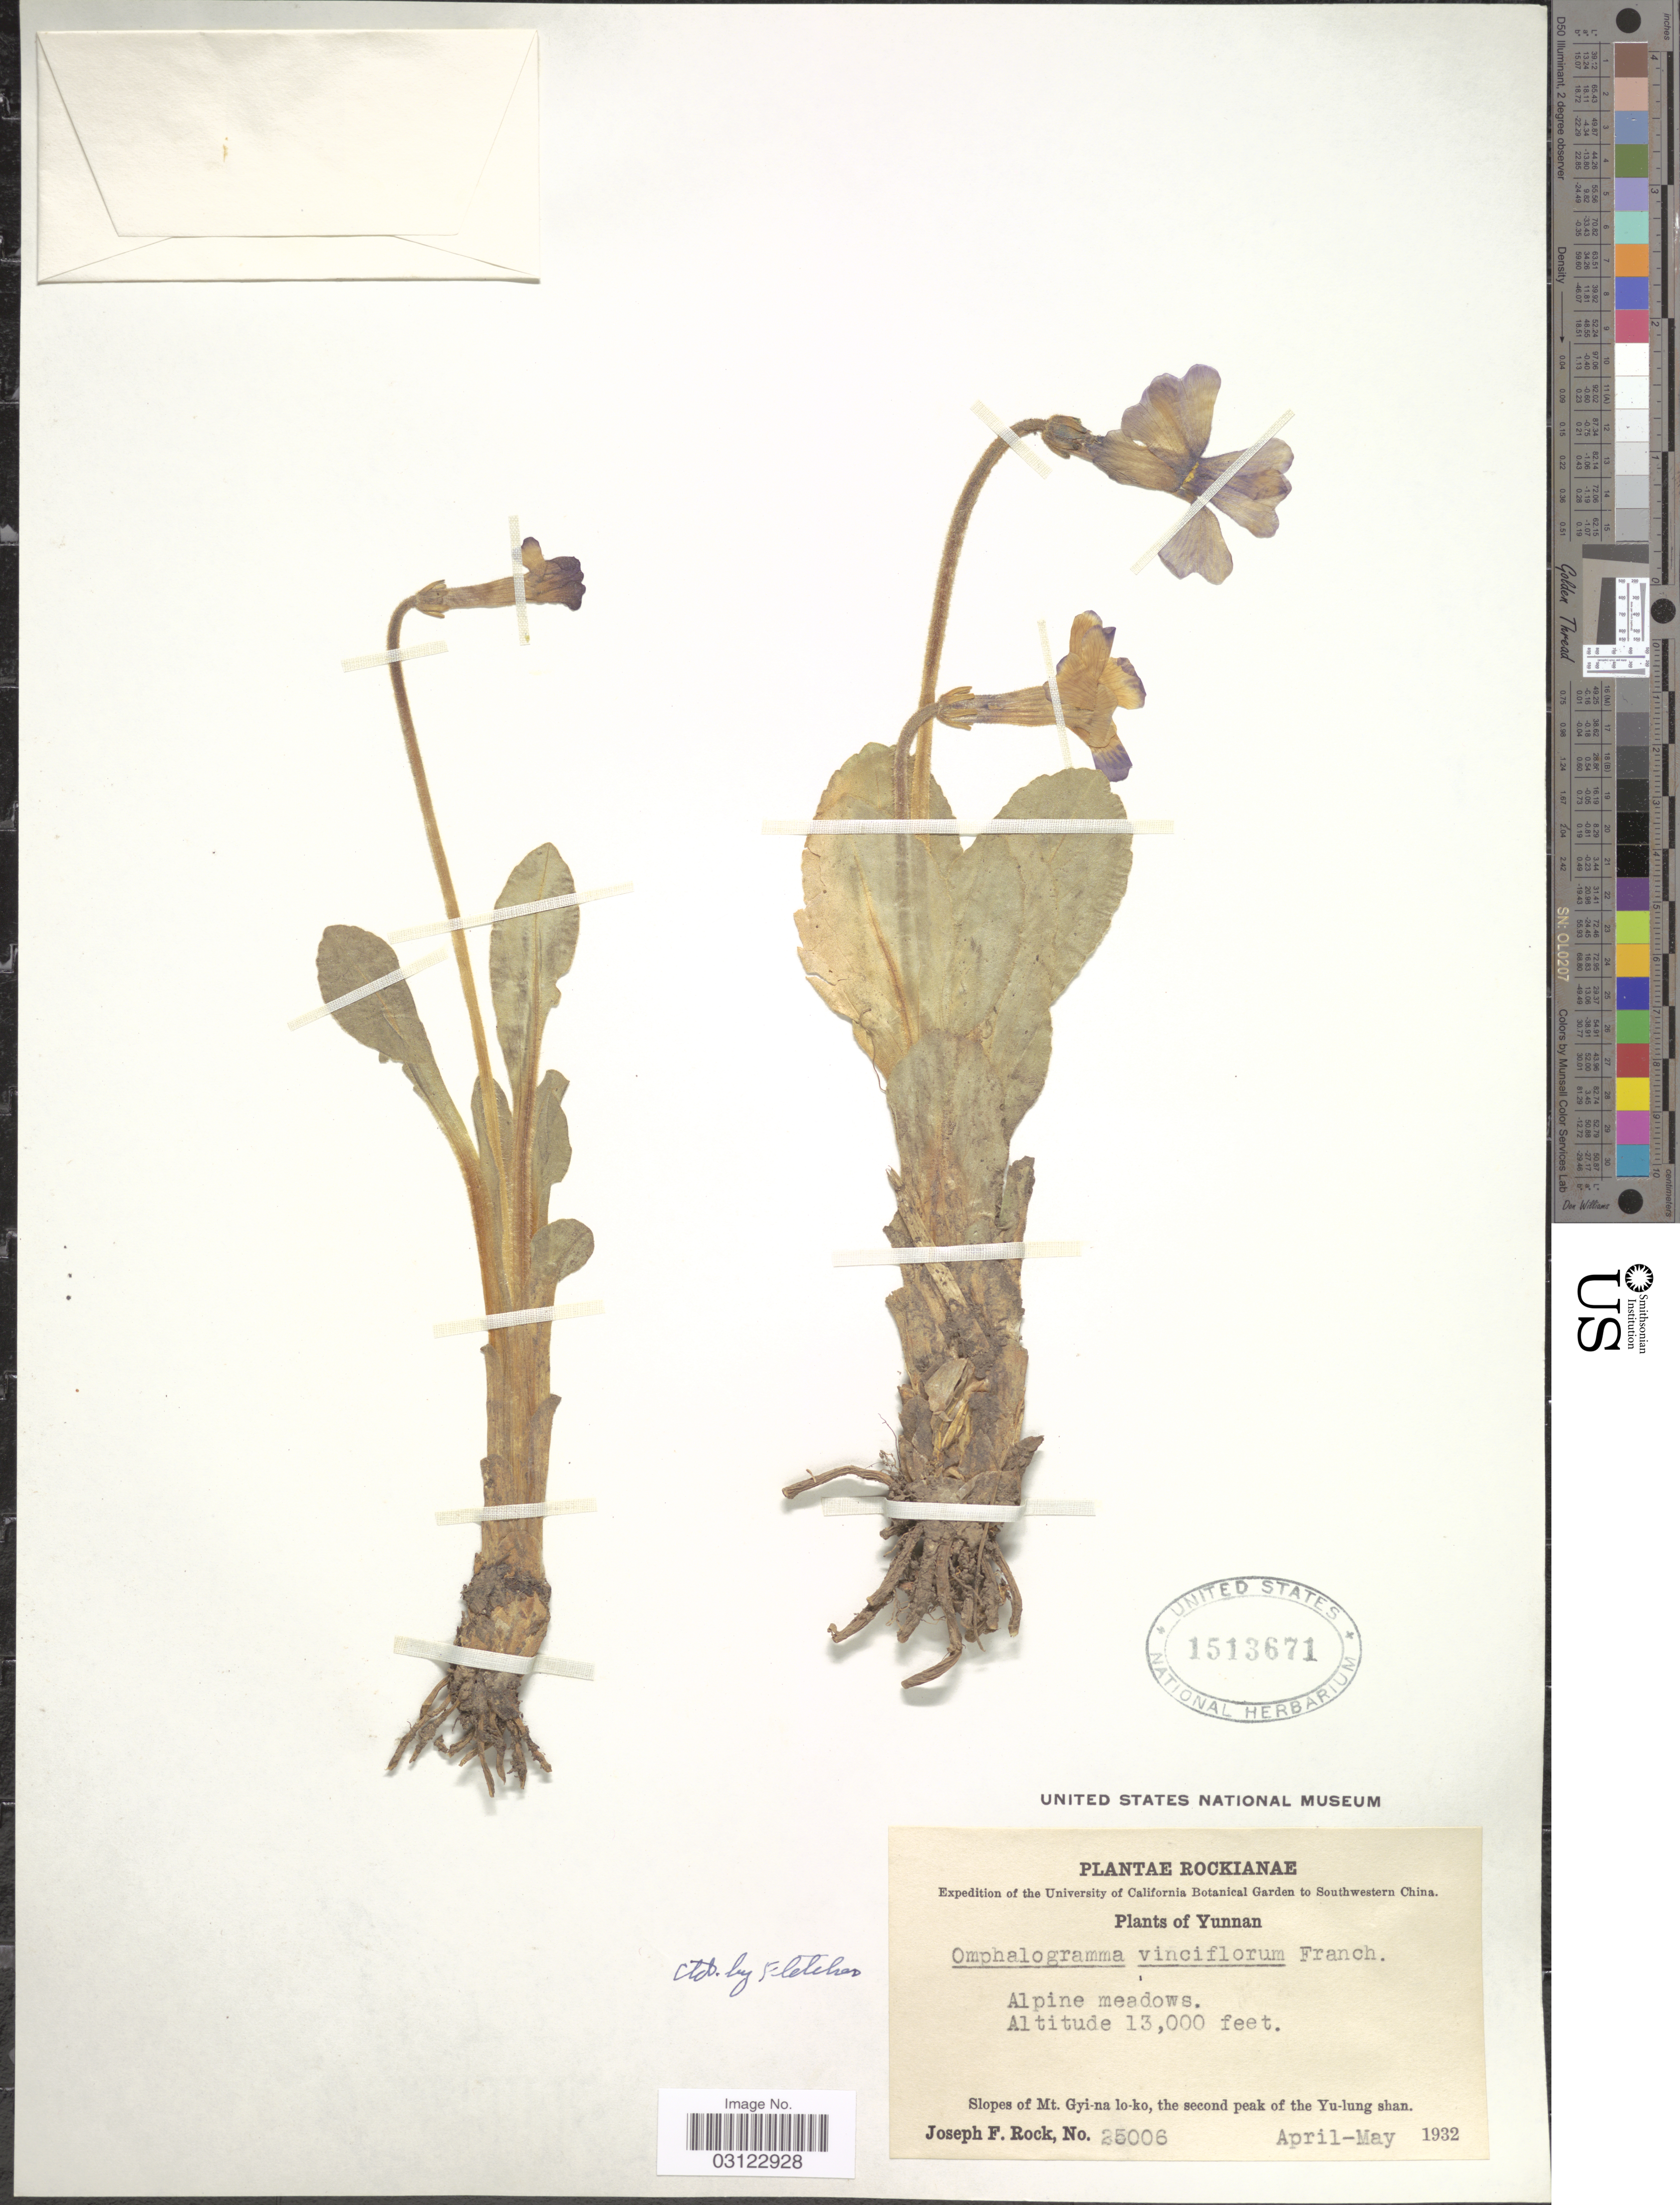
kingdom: Plantae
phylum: Tracheophyta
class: Magnoliopsida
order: Ericales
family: Primulaceae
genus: Omphalogramma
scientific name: Omphalogramma vinciflorum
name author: (Franch.) Franch.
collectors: J. F. Rock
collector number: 25006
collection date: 1932-04/1932-05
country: China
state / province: Yunnan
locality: Southwestern China. Alpine meadows. Slopes of Mt. Gyi-na-lo-ko, the second peak of the Yu-lung shan.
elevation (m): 3962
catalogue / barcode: US 1513671